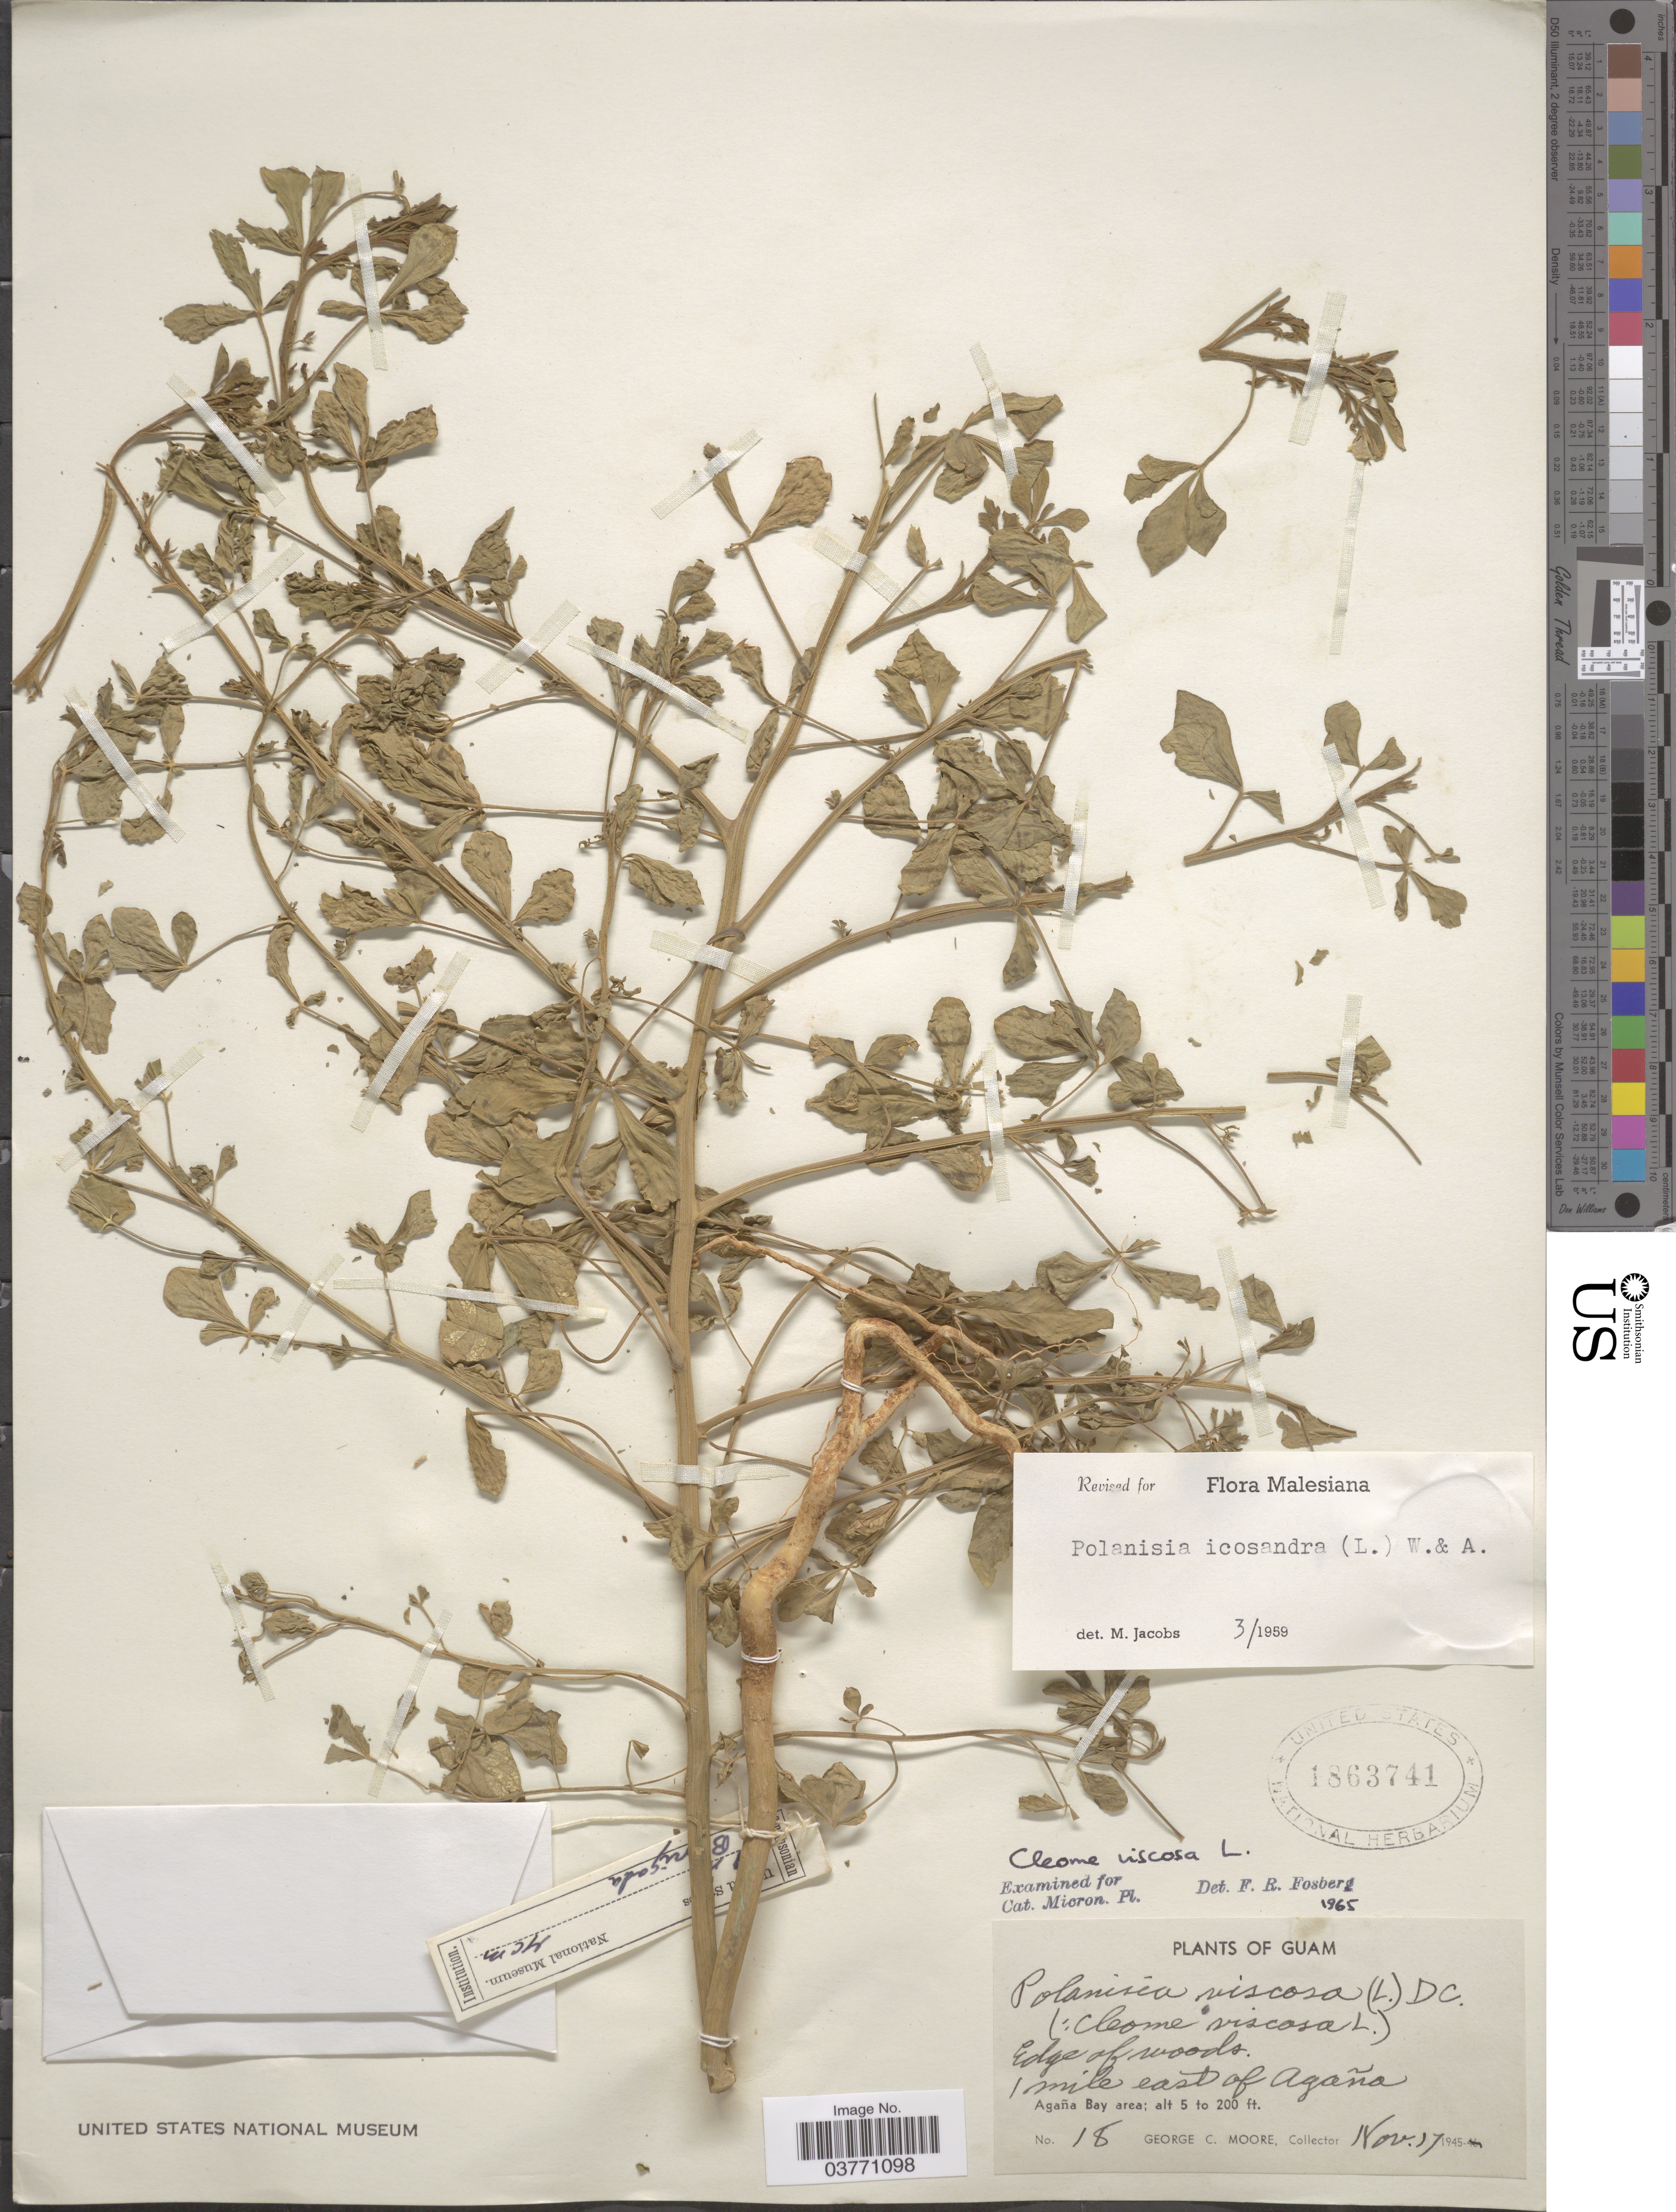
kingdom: Plantae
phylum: Tracheophyta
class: Magnoliopsida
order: Brassicales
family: Cleomaceae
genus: Arivela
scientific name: Arivela viscosa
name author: (L.) Raf.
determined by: Wagner, W. L., (BOT), Smithsonian Institution - National Museum of Natural History (UNITED STATES)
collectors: G. C. Moore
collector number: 18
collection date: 1945-11-17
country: Guam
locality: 1 mile east of Agaña. Agaña Bay area.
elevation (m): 2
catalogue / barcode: US 1863741